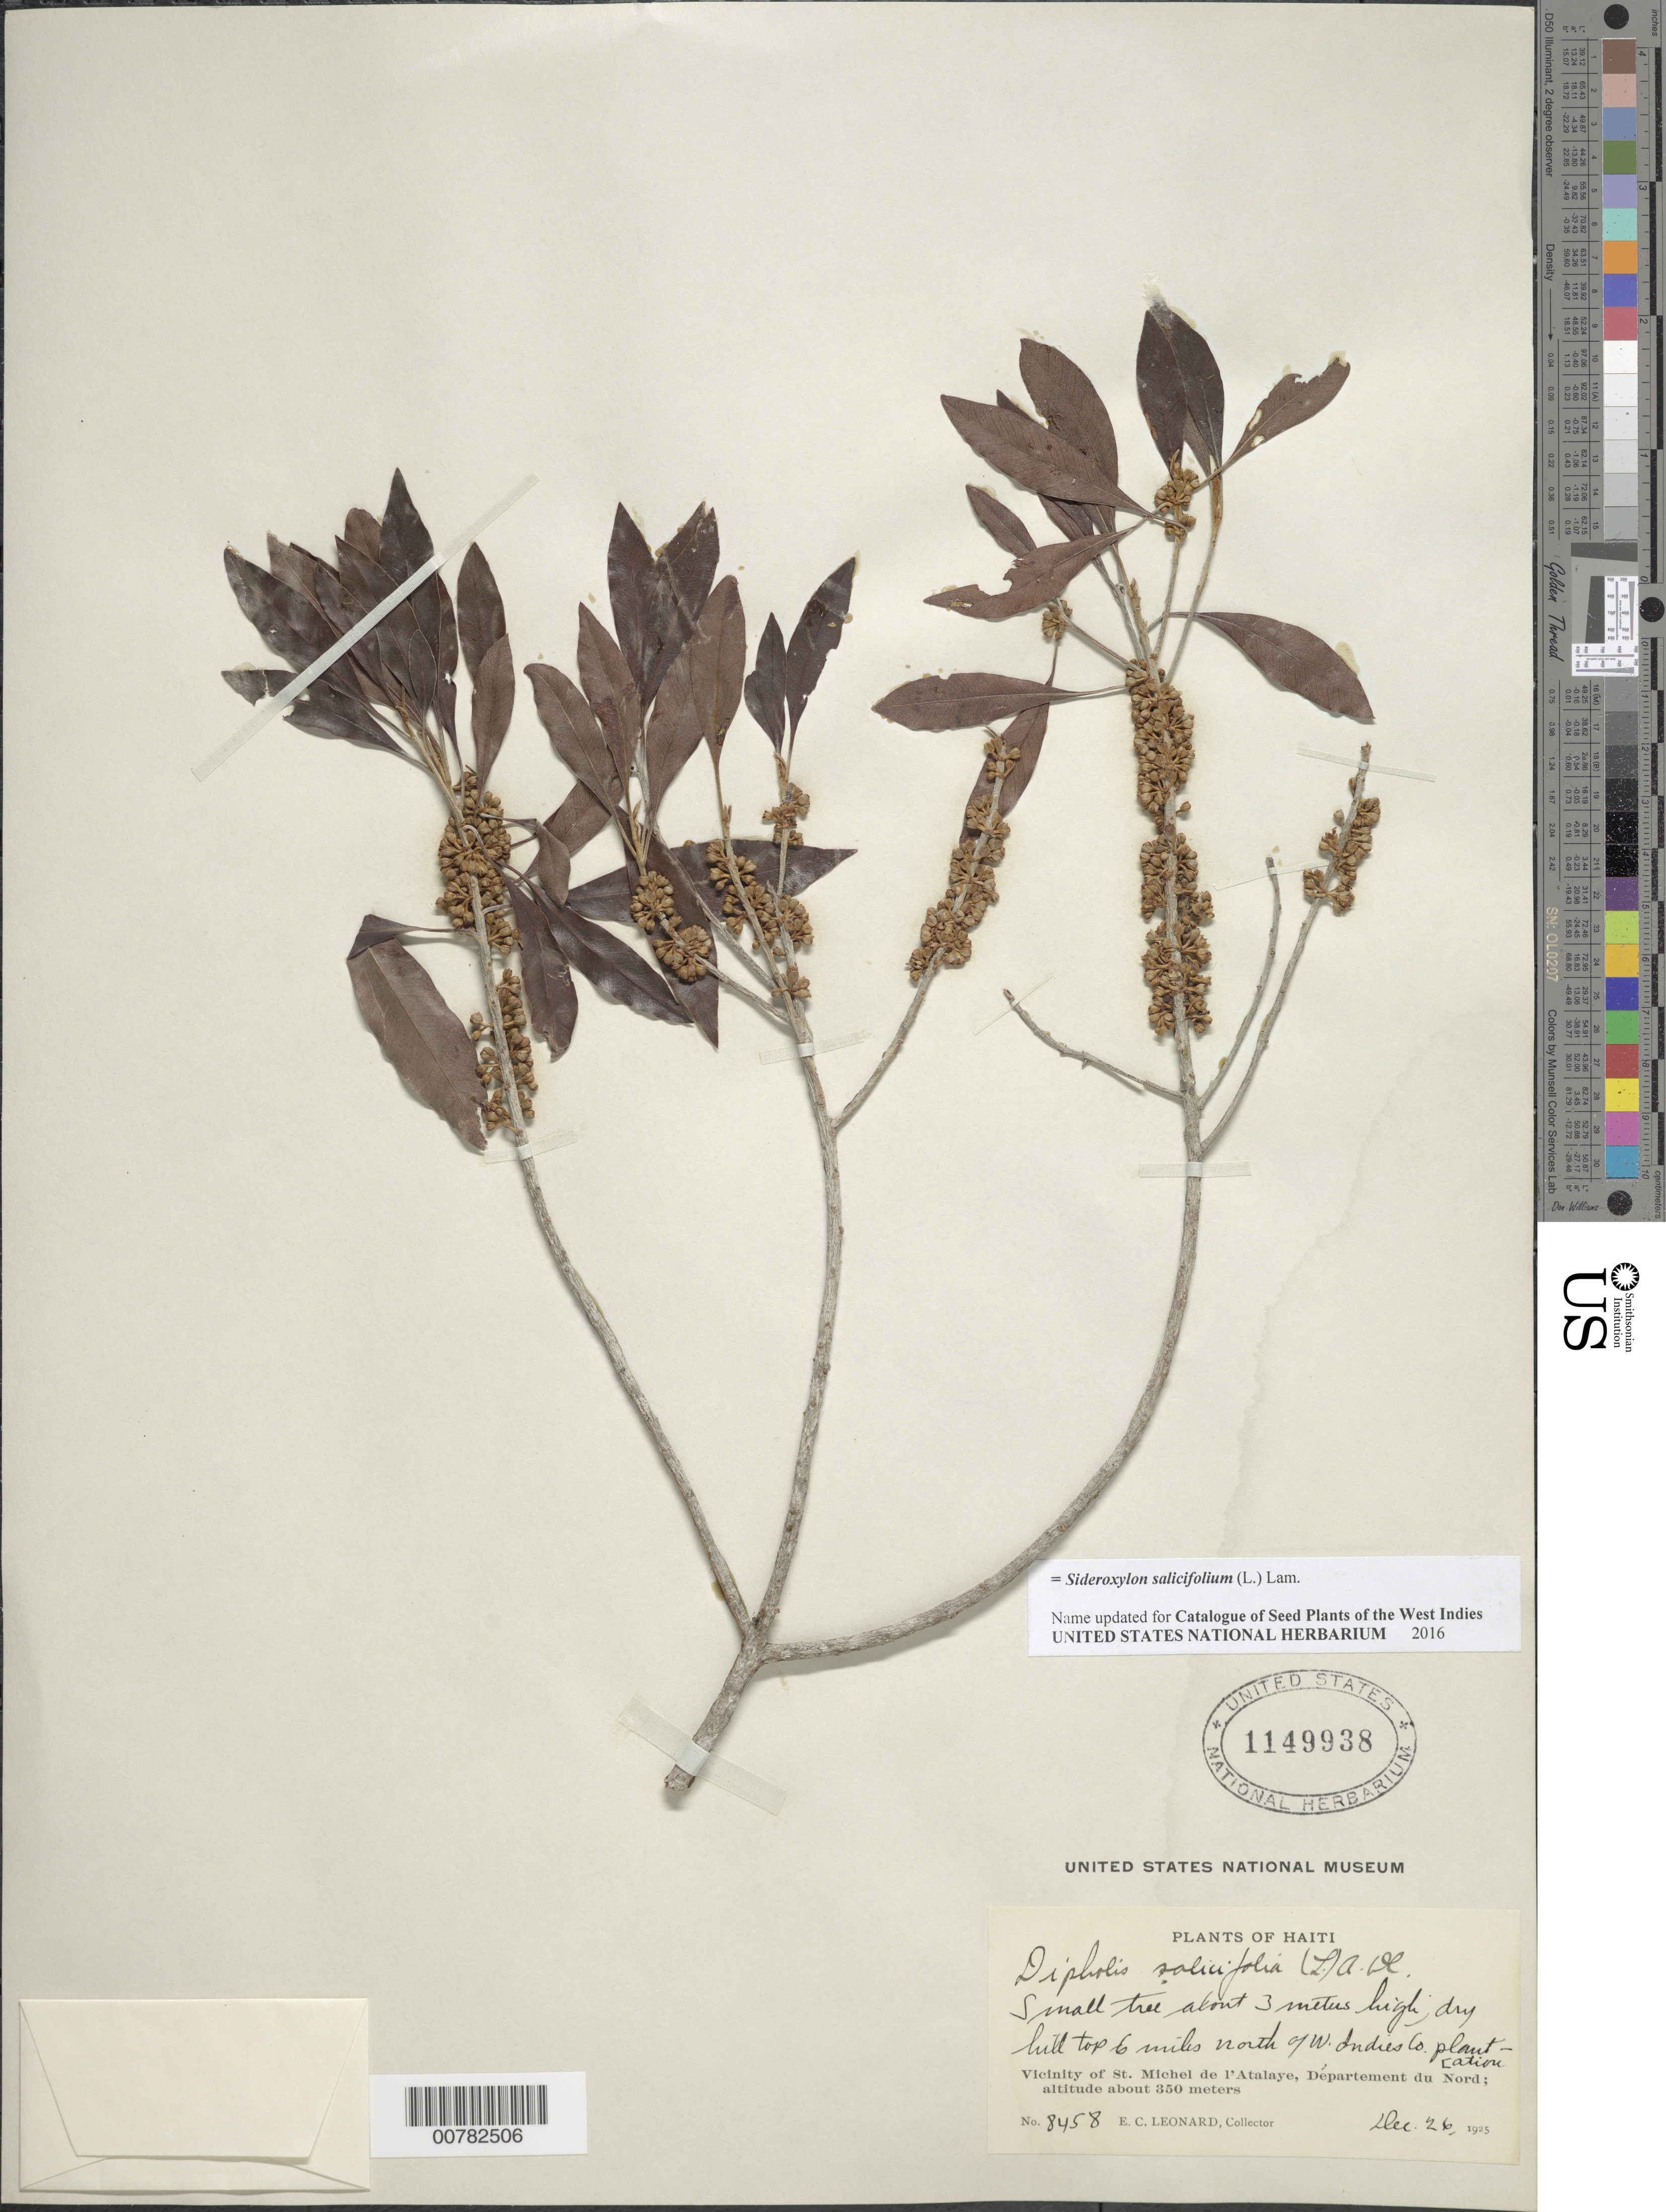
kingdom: Plantae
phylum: Tracheophyta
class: Magnoliopsida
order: Ericales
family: Sapotaceae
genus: Sideroxylon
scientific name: Sideroxylon salicifolium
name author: (L.) Lam.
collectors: E. C. Leonard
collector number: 8458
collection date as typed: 26 Dec 1925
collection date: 1925-12-26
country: Haiti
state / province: Nord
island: Hispaniola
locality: Vicinity of St. Michel de l'Atalaye, 6 miles north of W. Indies Co. plantation.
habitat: Dry hill top.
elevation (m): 350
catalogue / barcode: US 1149938